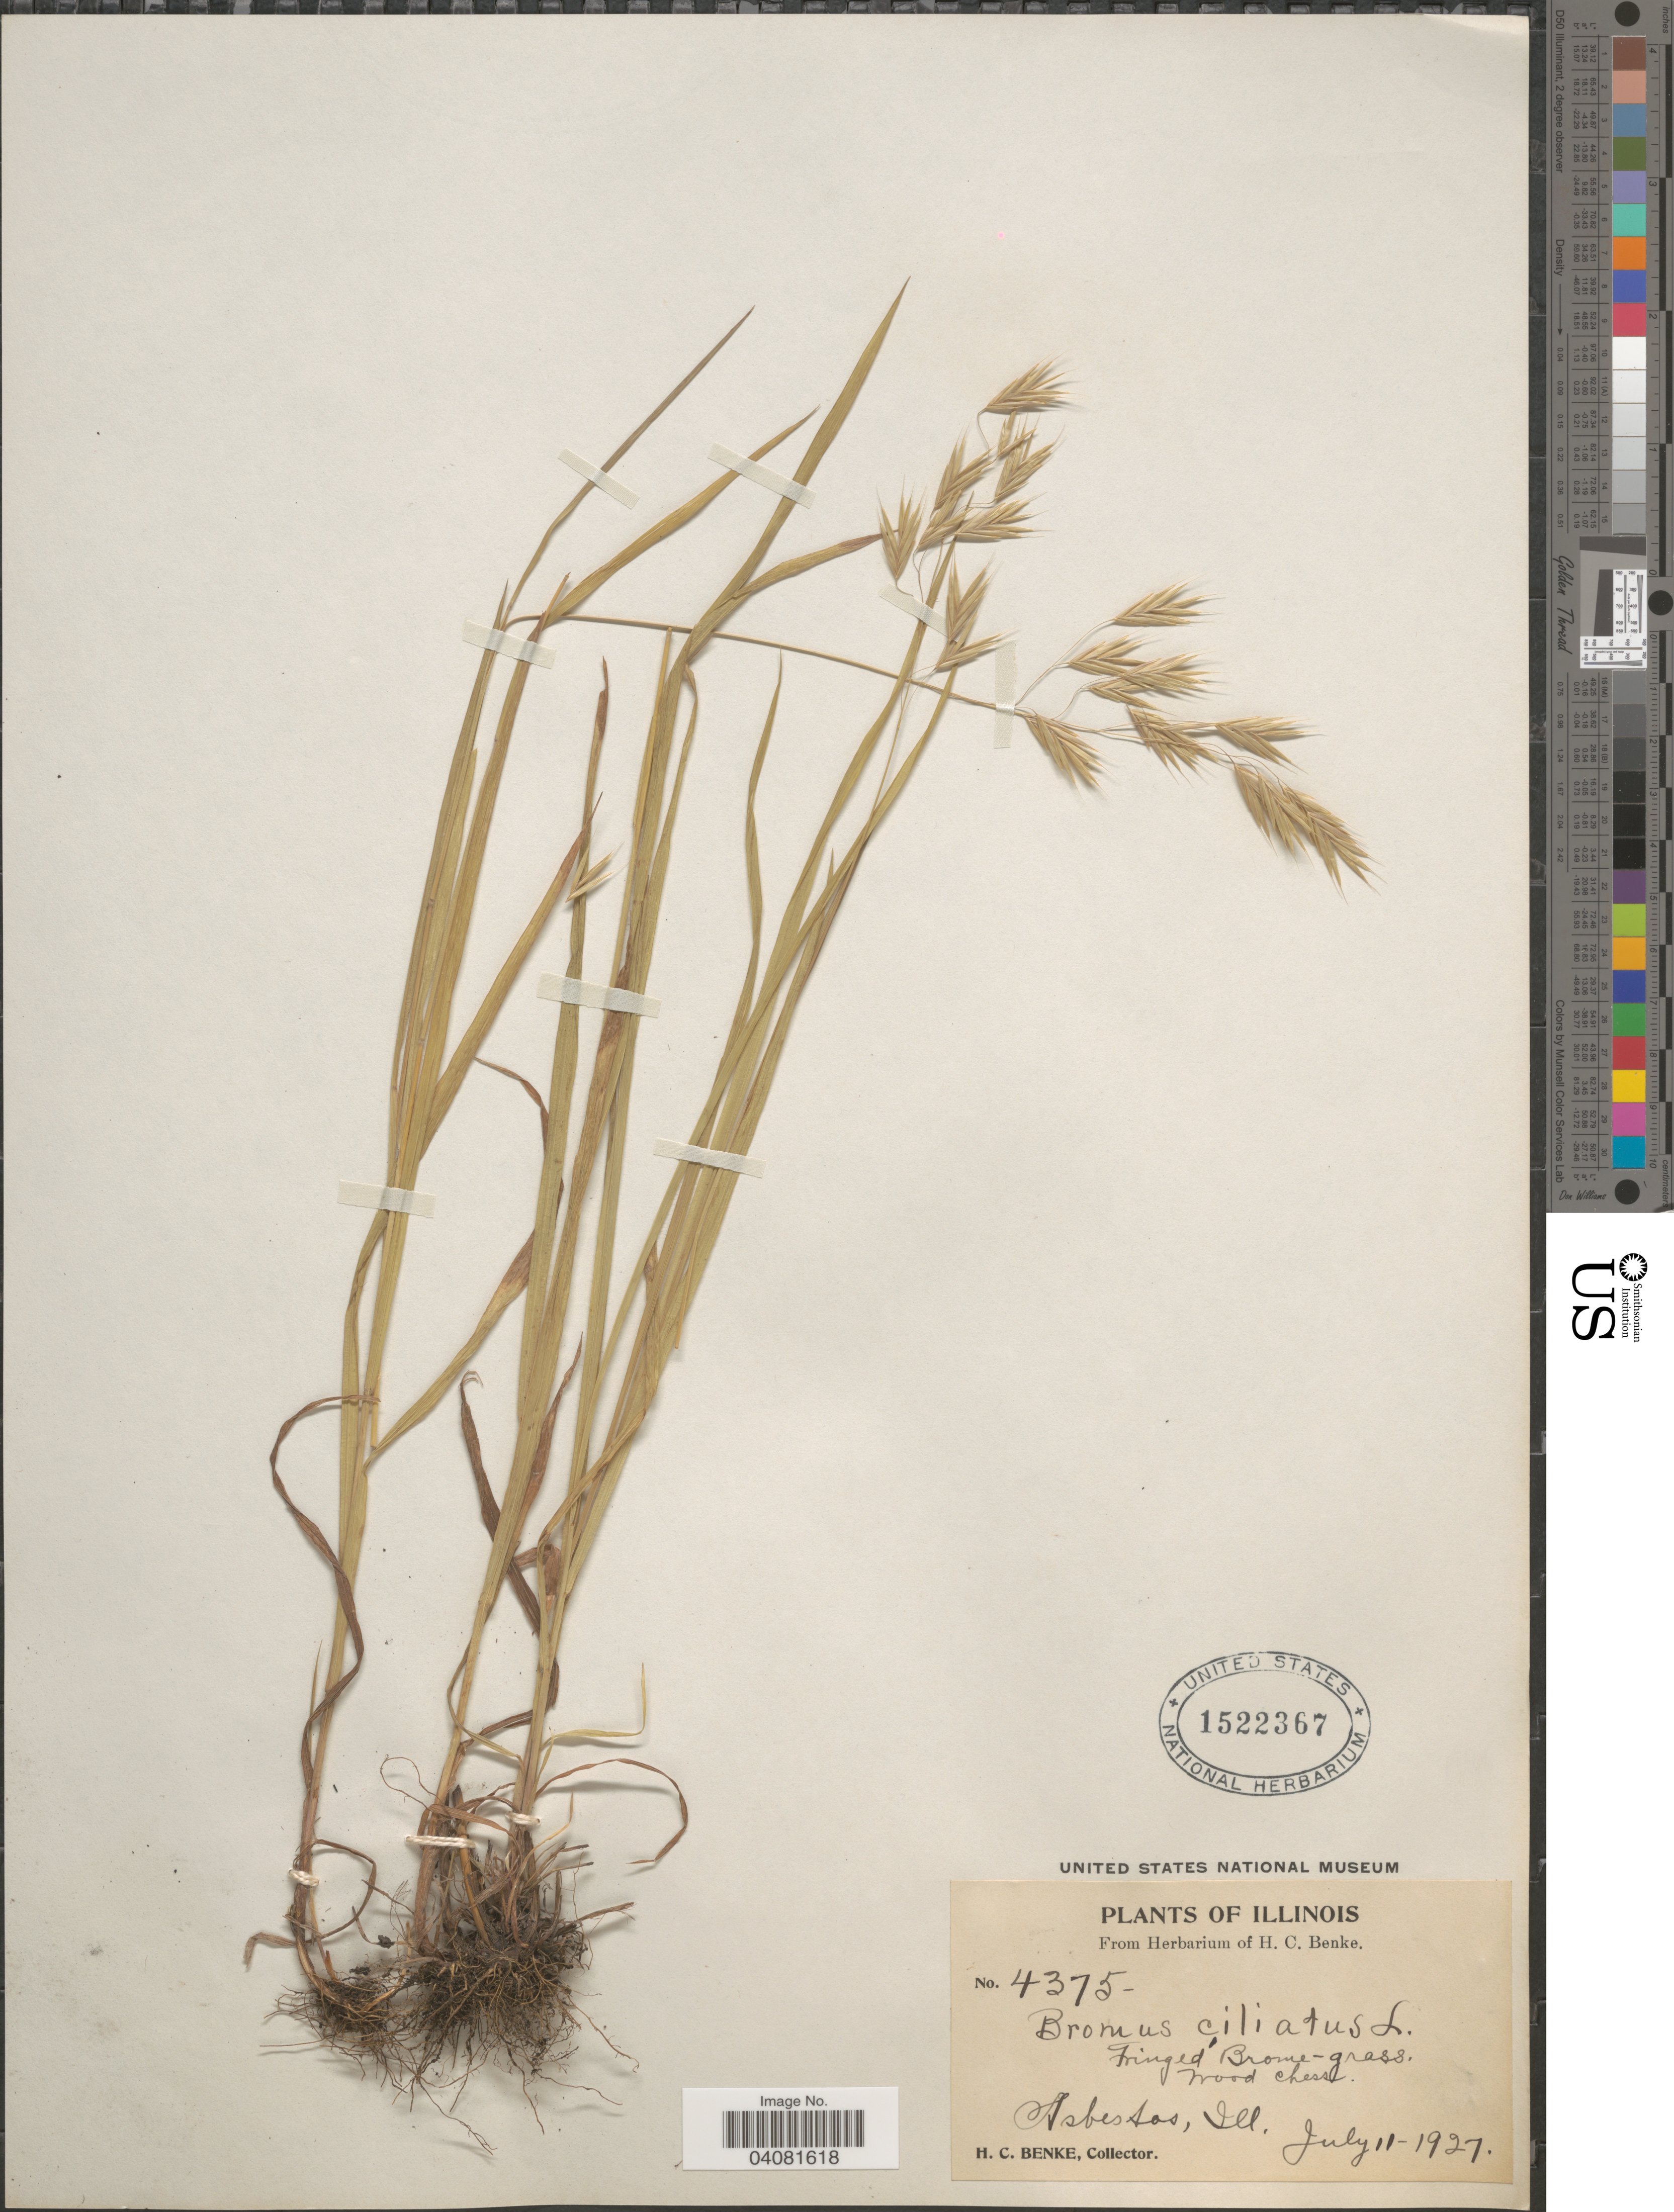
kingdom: Plantae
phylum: Tracheophyta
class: Liliopsida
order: Poales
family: Poaceae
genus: Bromus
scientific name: Bromus ciliatus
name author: L.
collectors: H. Benke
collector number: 4375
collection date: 1927-07-11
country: United States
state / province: Illinois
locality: Asbestos.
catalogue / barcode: US 1522367